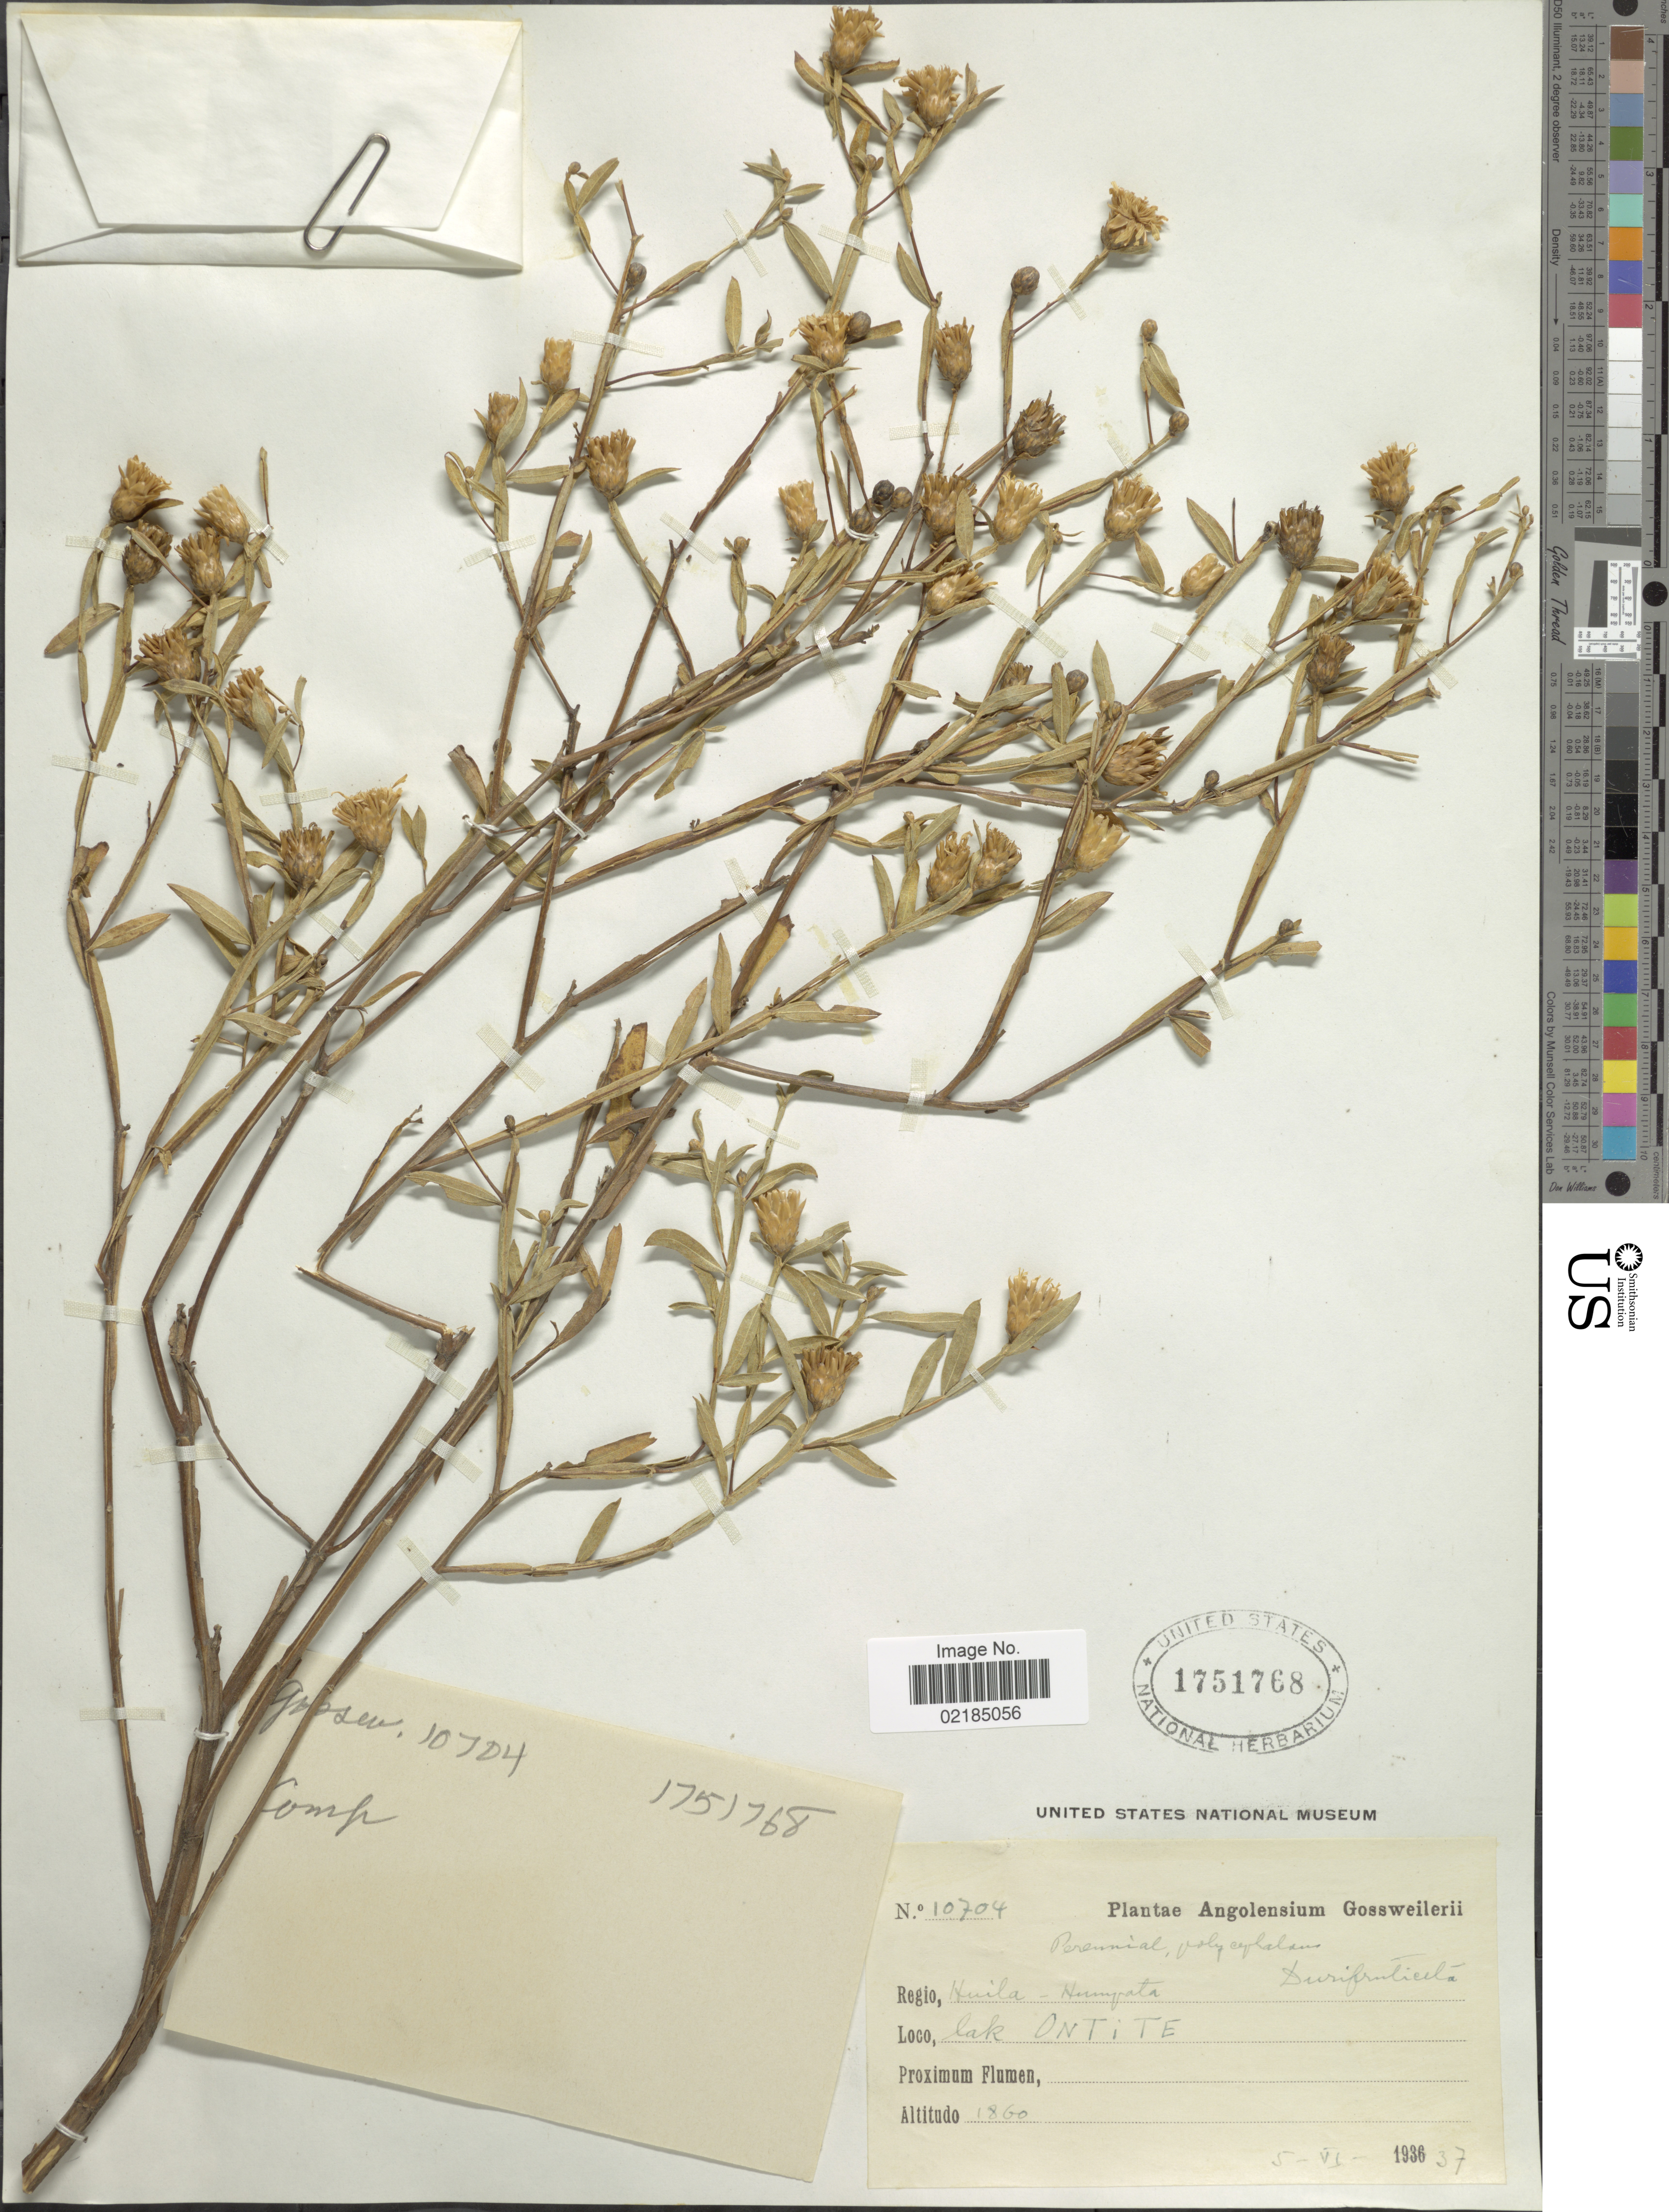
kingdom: Plantae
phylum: Tracheophyta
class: Magnoliopsida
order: Asterales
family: Asteraceae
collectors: A. Gossweiler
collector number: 10704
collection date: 1937-06-05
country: Angola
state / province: Huila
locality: Huila - Humpata, lake Ontite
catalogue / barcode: US 1751768